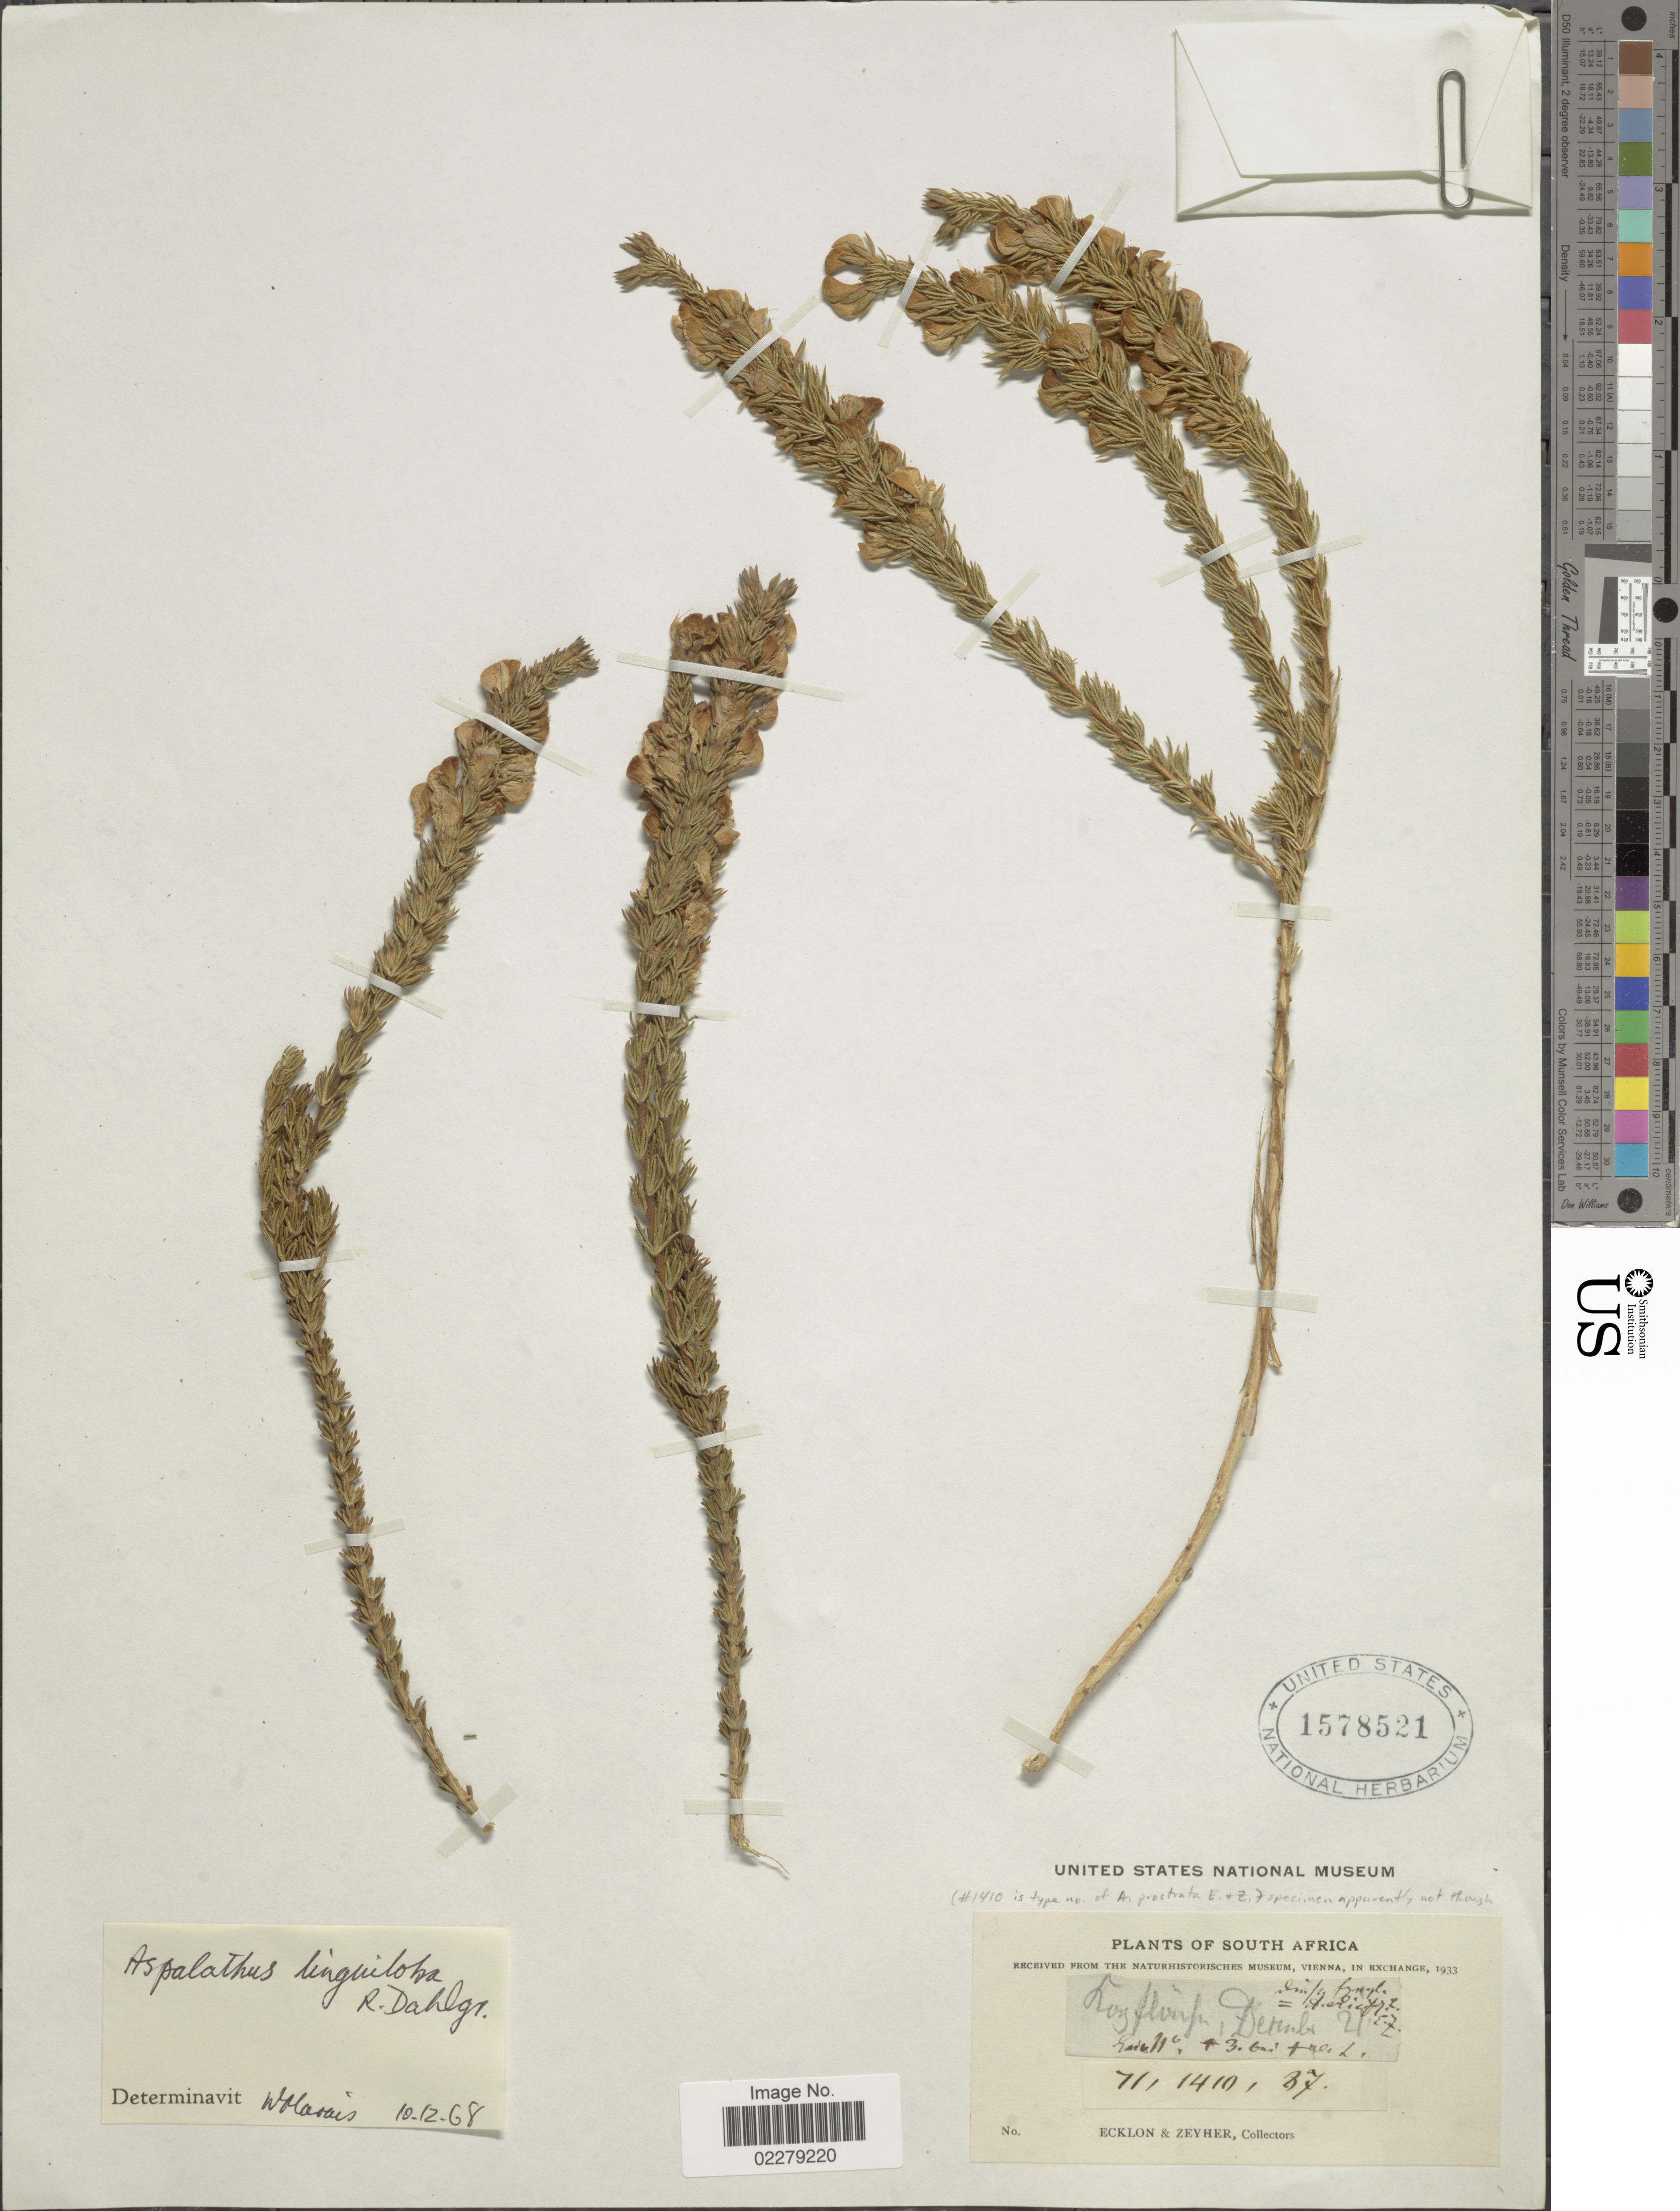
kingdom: Plantae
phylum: Tracheophyta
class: Magnoliopsida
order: Fabales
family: Fabaceae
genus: Aspalathus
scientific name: Aspalathus linguiloba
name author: R. Dahlgren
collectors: -. Ecklon & -. Zeyher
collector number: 71/1410/37?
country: South Africa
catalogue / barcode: US 1578521